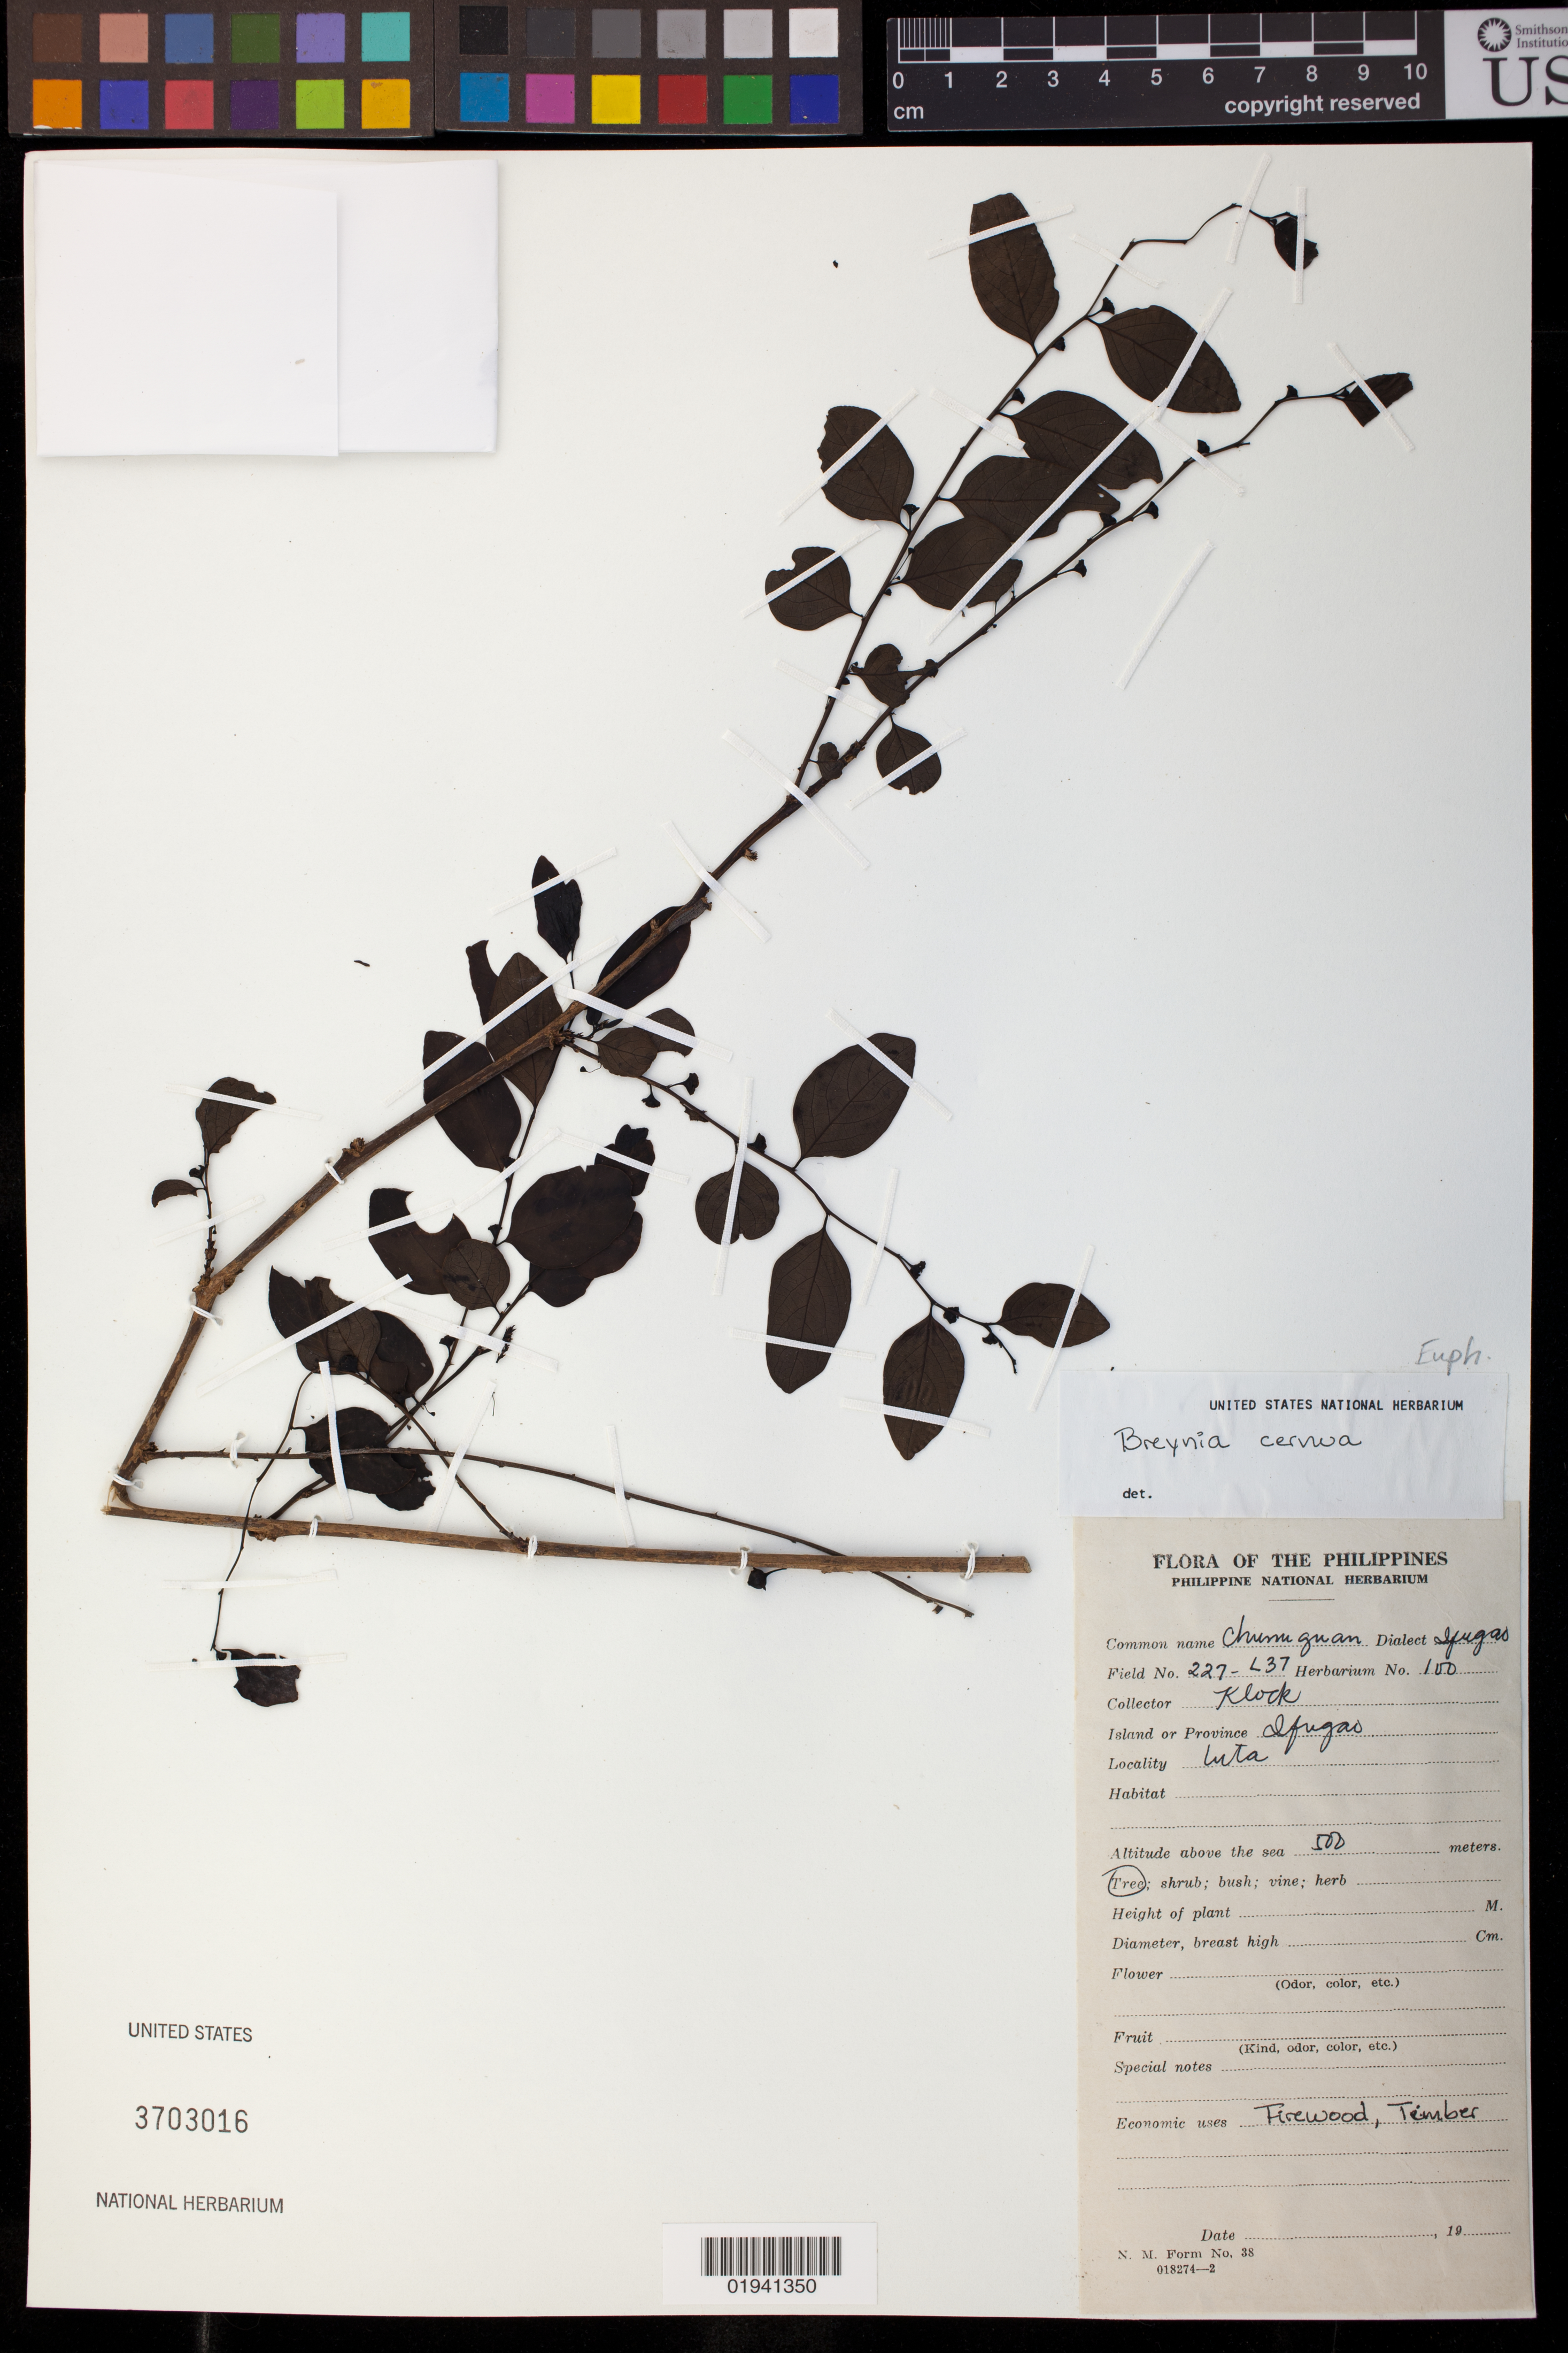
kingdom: Plantae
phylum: Tracheophyta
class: Magnoliopsida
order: Malpighiales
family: Phyllanthaceae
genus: Breynia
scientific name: Breynia cernua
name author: (Poir.) Müll. Arg.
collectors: Klock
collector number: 227-L37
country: Philippines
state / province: Cordillera (Administrative Region)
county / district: Ifugao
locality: Locality: Luta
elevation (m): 500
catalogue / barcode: US 3703016